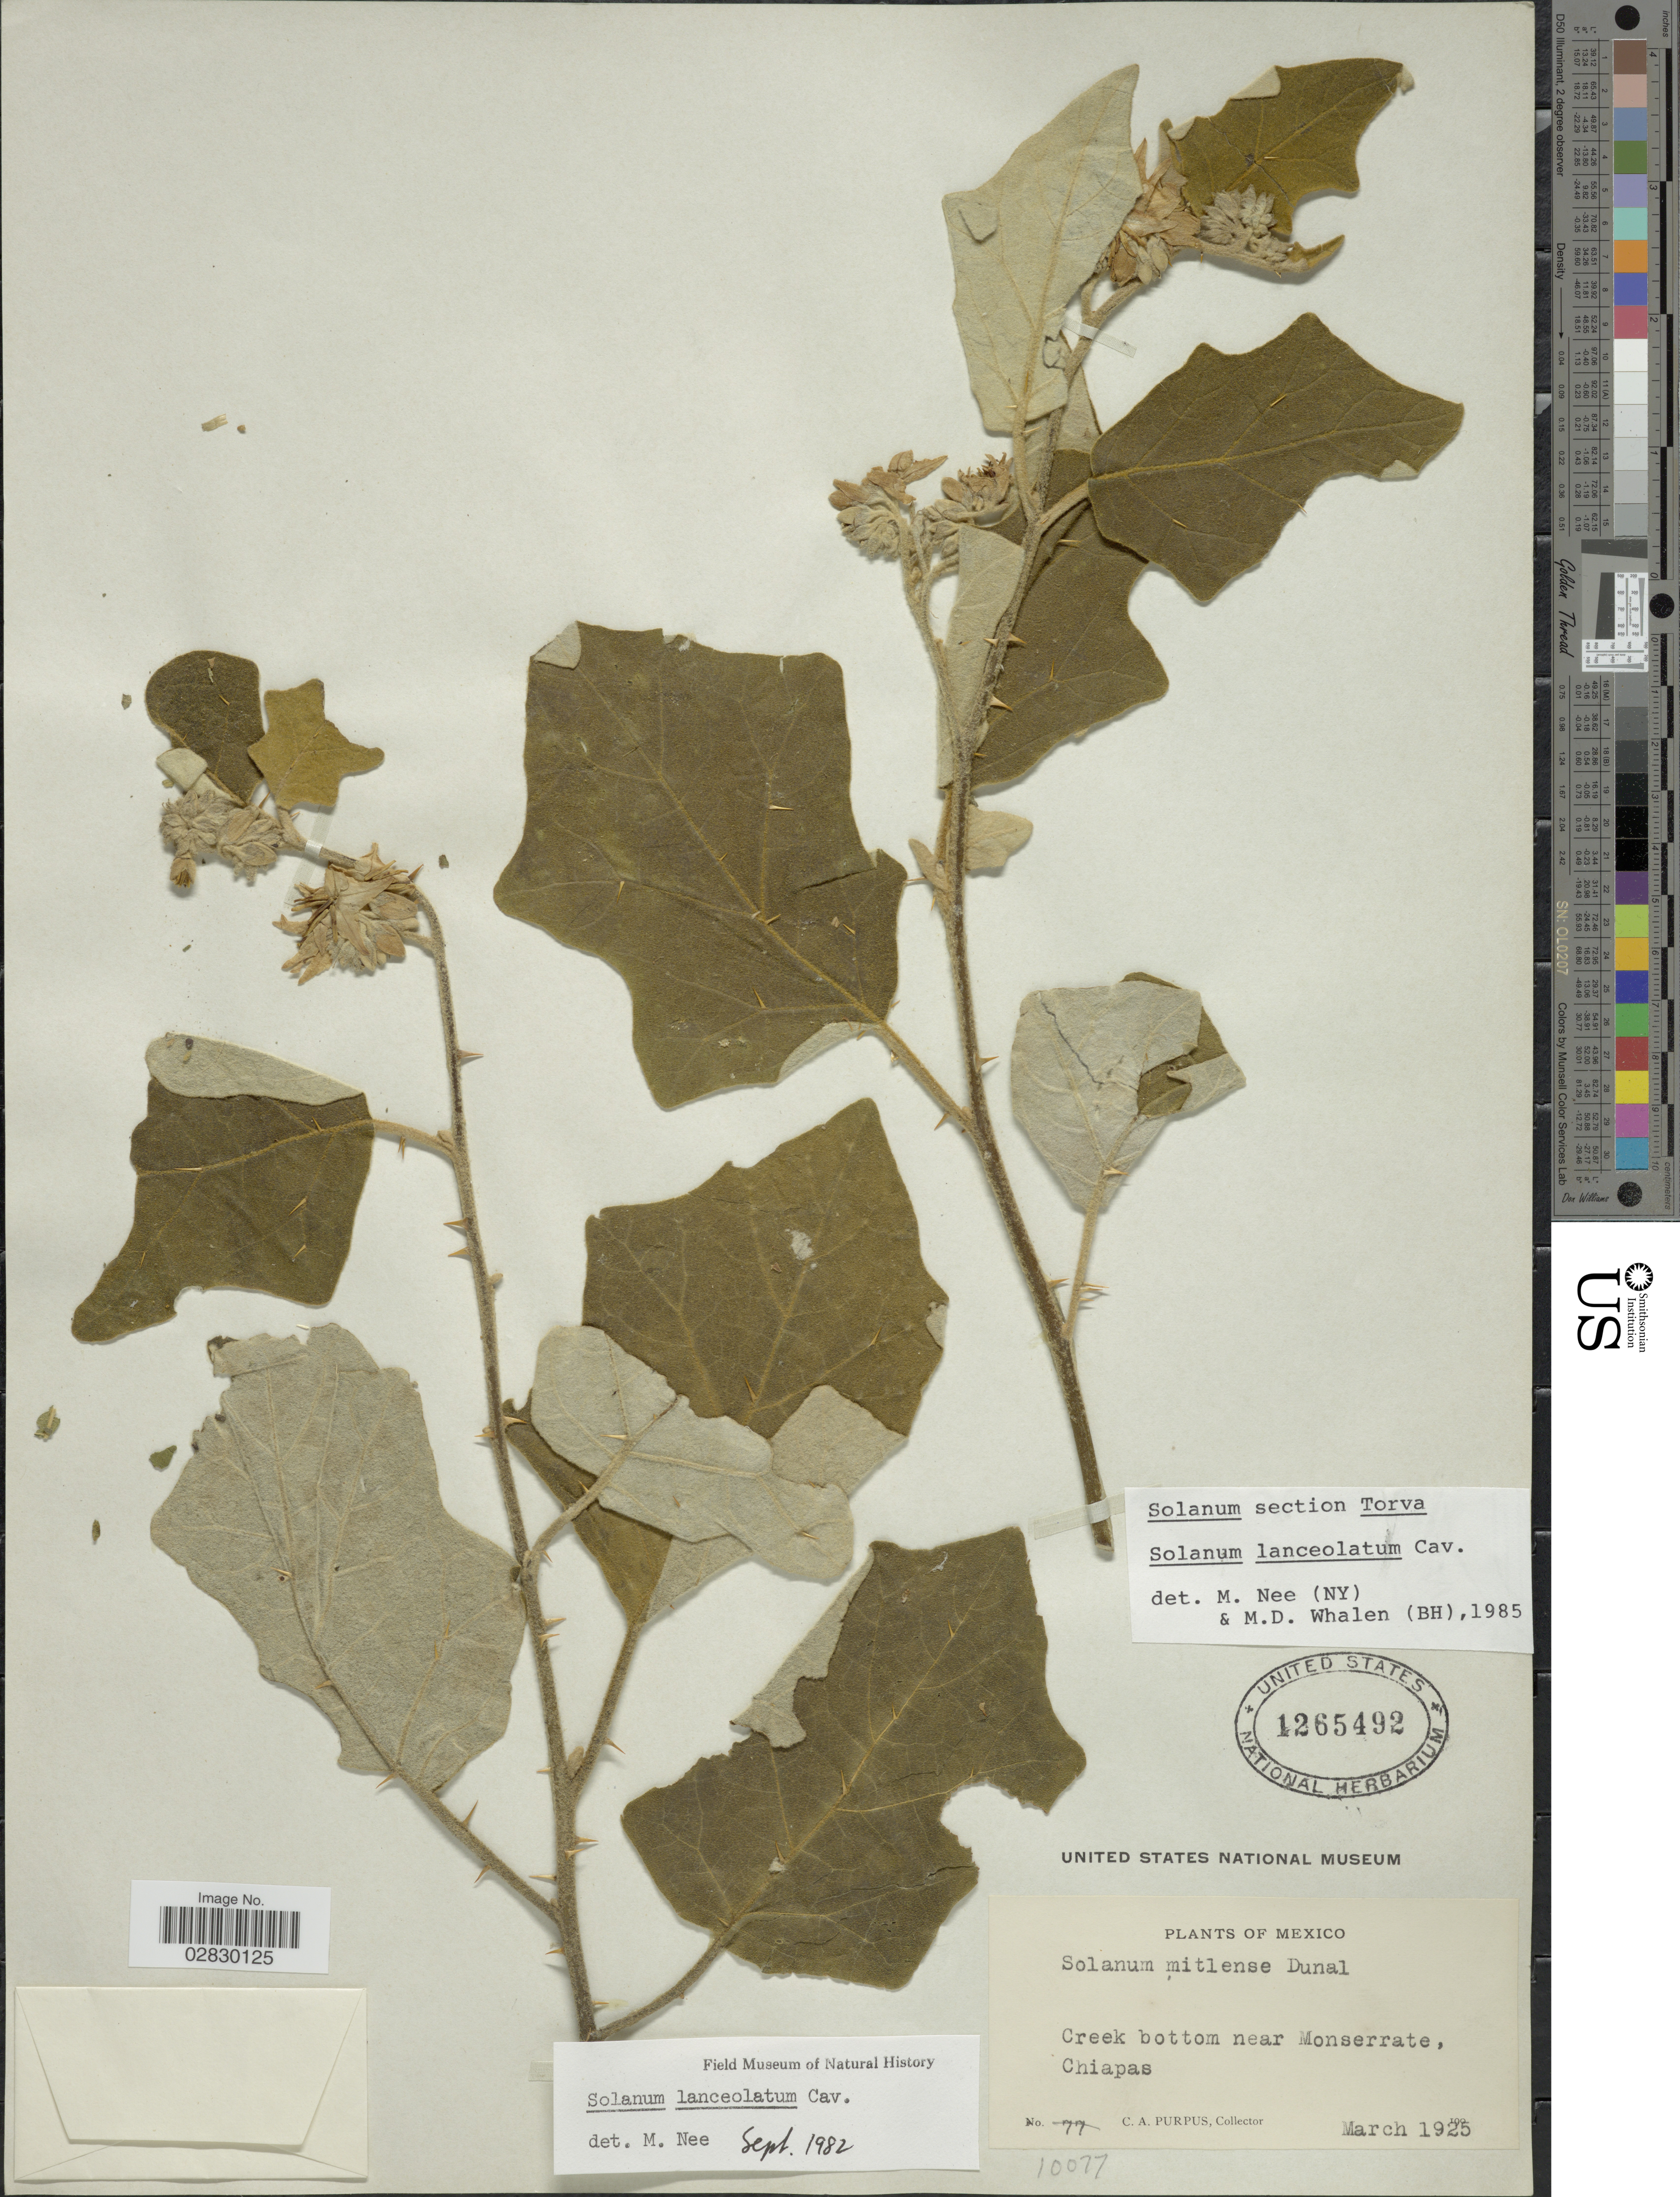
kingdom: Plantae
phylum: Tracheophyta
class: Magnoliopsida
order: Solanales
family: Solanaceae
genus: Solanum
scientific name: Solanum lanceolatum Berthault, nom. illeg.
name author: Berthault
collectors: C. A. Purpus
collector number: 10077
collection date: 1925-03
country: Mexico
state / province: Chiapas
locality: Creek bottom near Monserrate.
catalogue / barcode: US 1265492